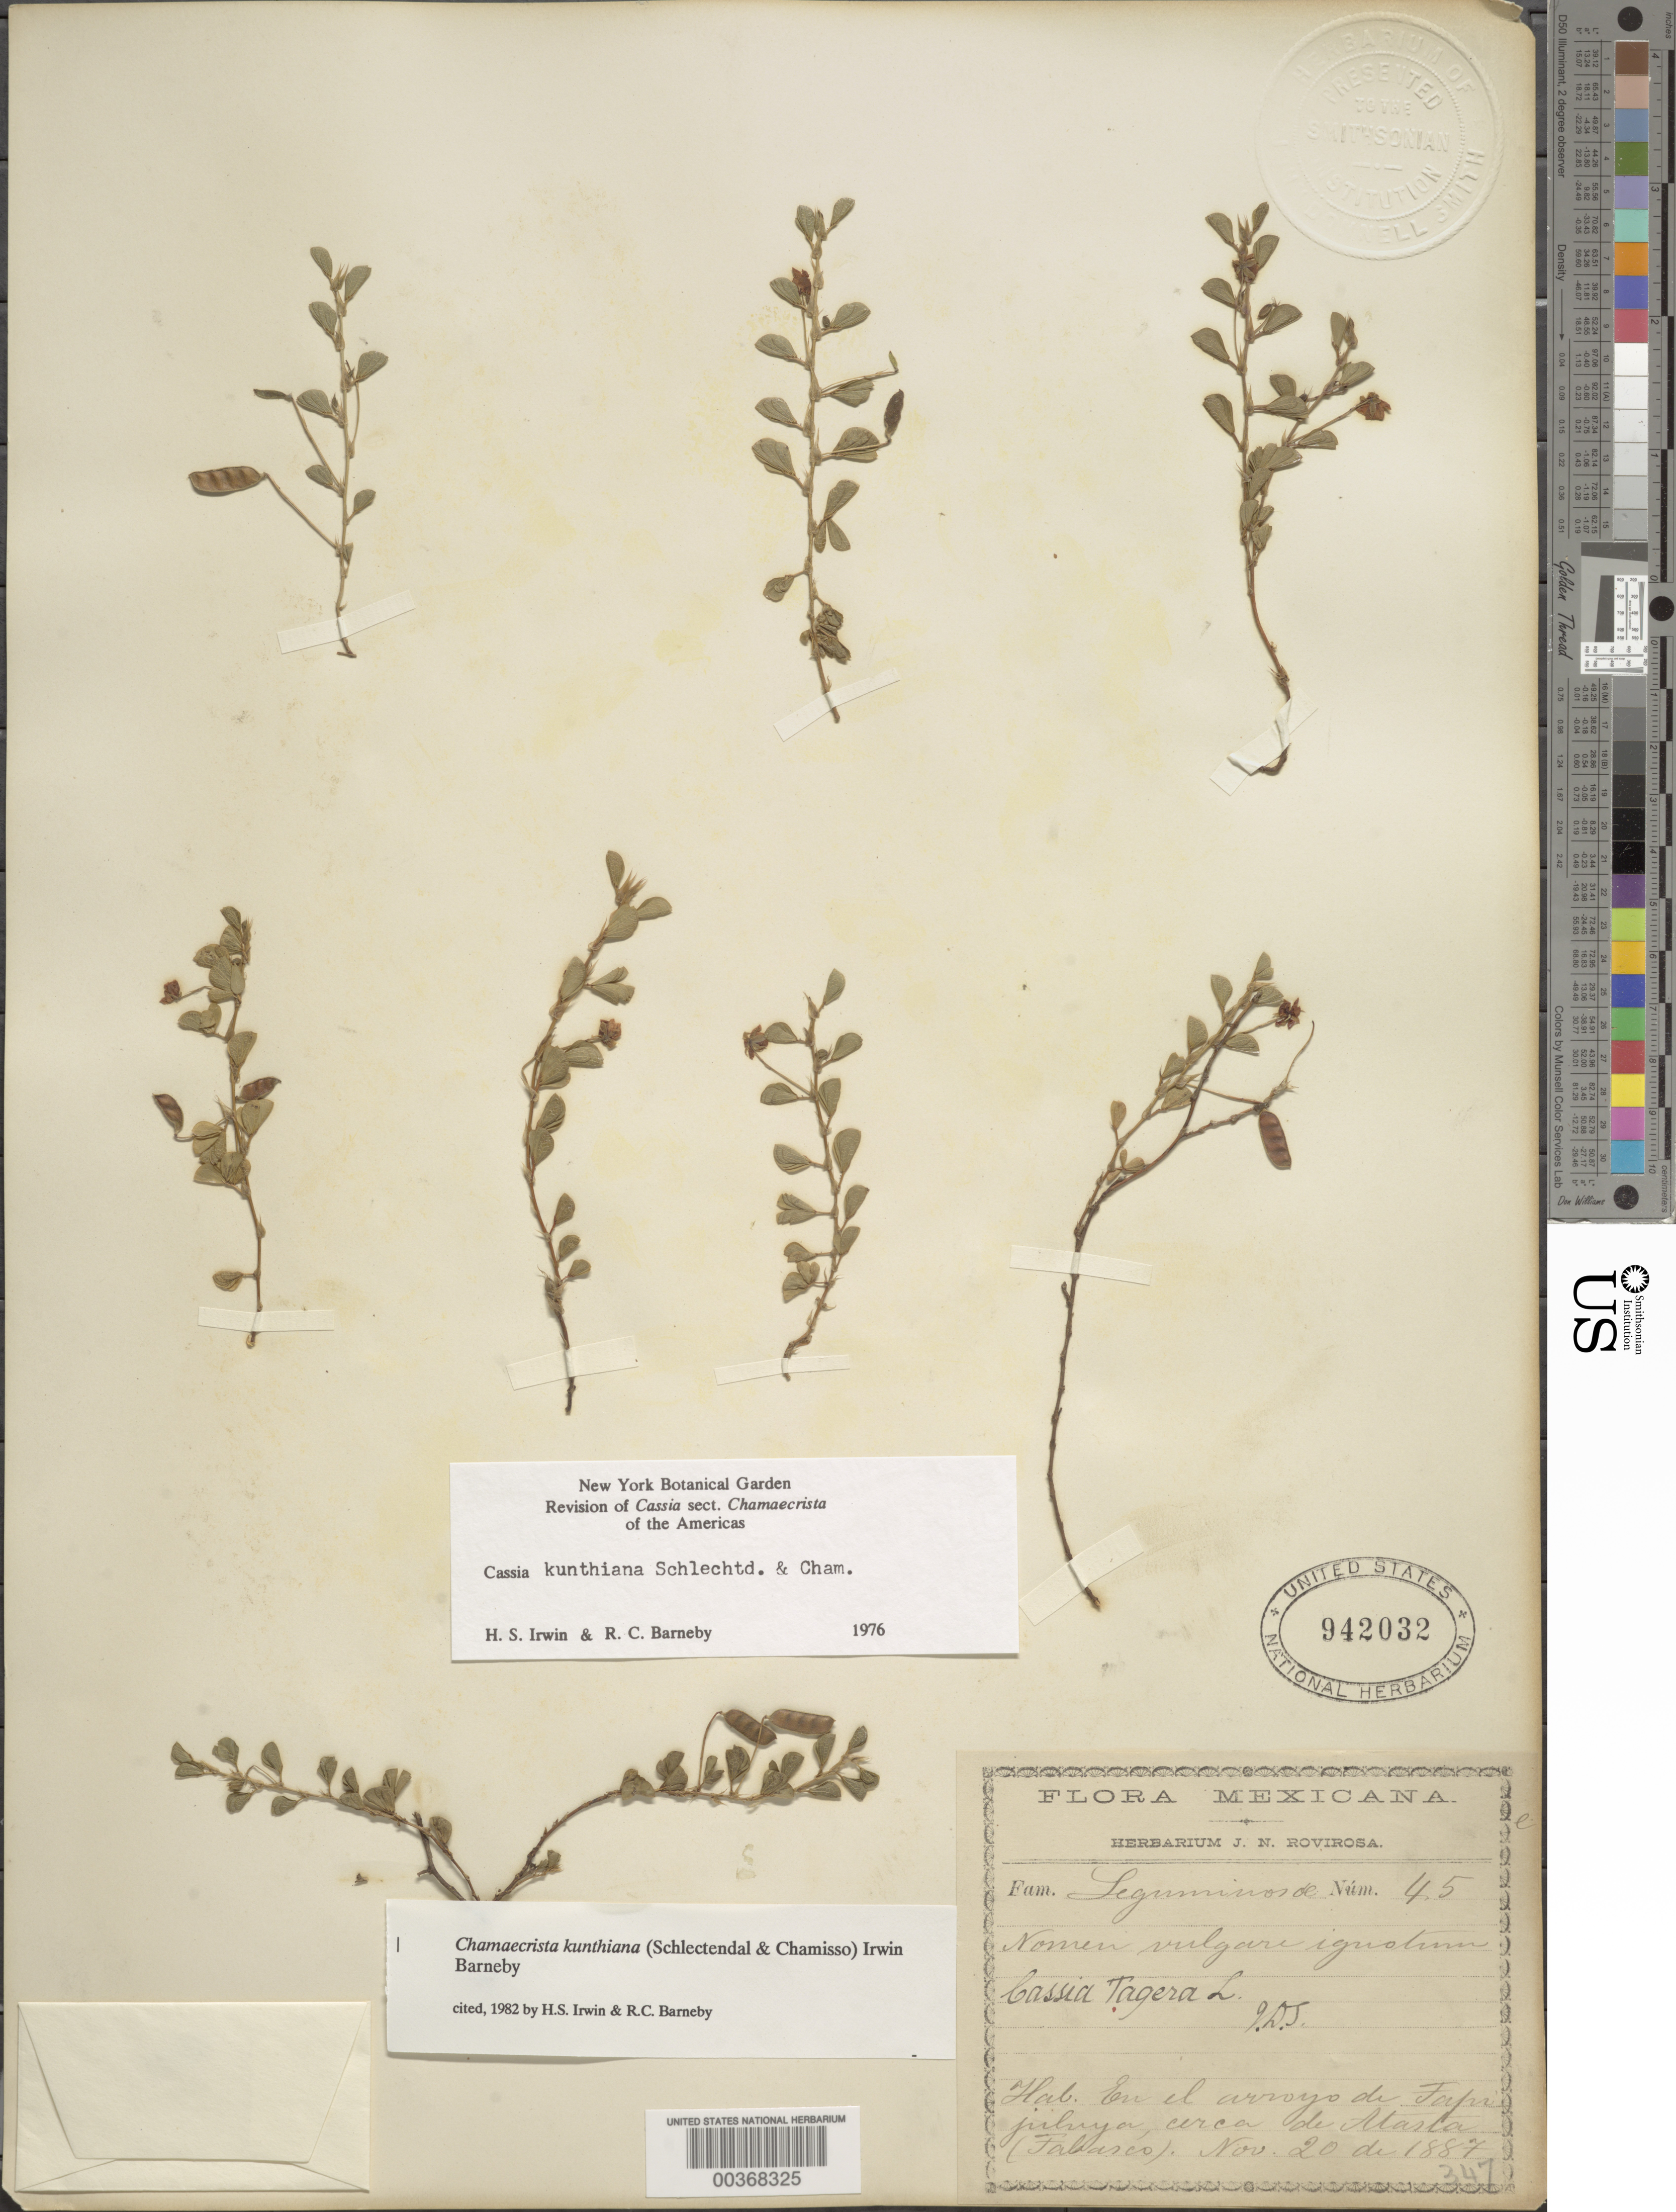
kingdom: Plantae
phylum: Tracheophyta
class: Magnoliopsida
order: Fabales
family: Fabaceae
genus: Chamaecrista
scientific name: Chamaecrista kunthiana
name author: (Schltdl. & Cham.) H.S. Irwin & Barneby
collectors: J. N. Rovirosa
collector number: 45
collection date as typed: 20 Nov 1887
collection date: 1887-11-20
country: Mexico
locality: Fapipiluya ca de atasta (fabasco)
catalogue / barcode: US 942032